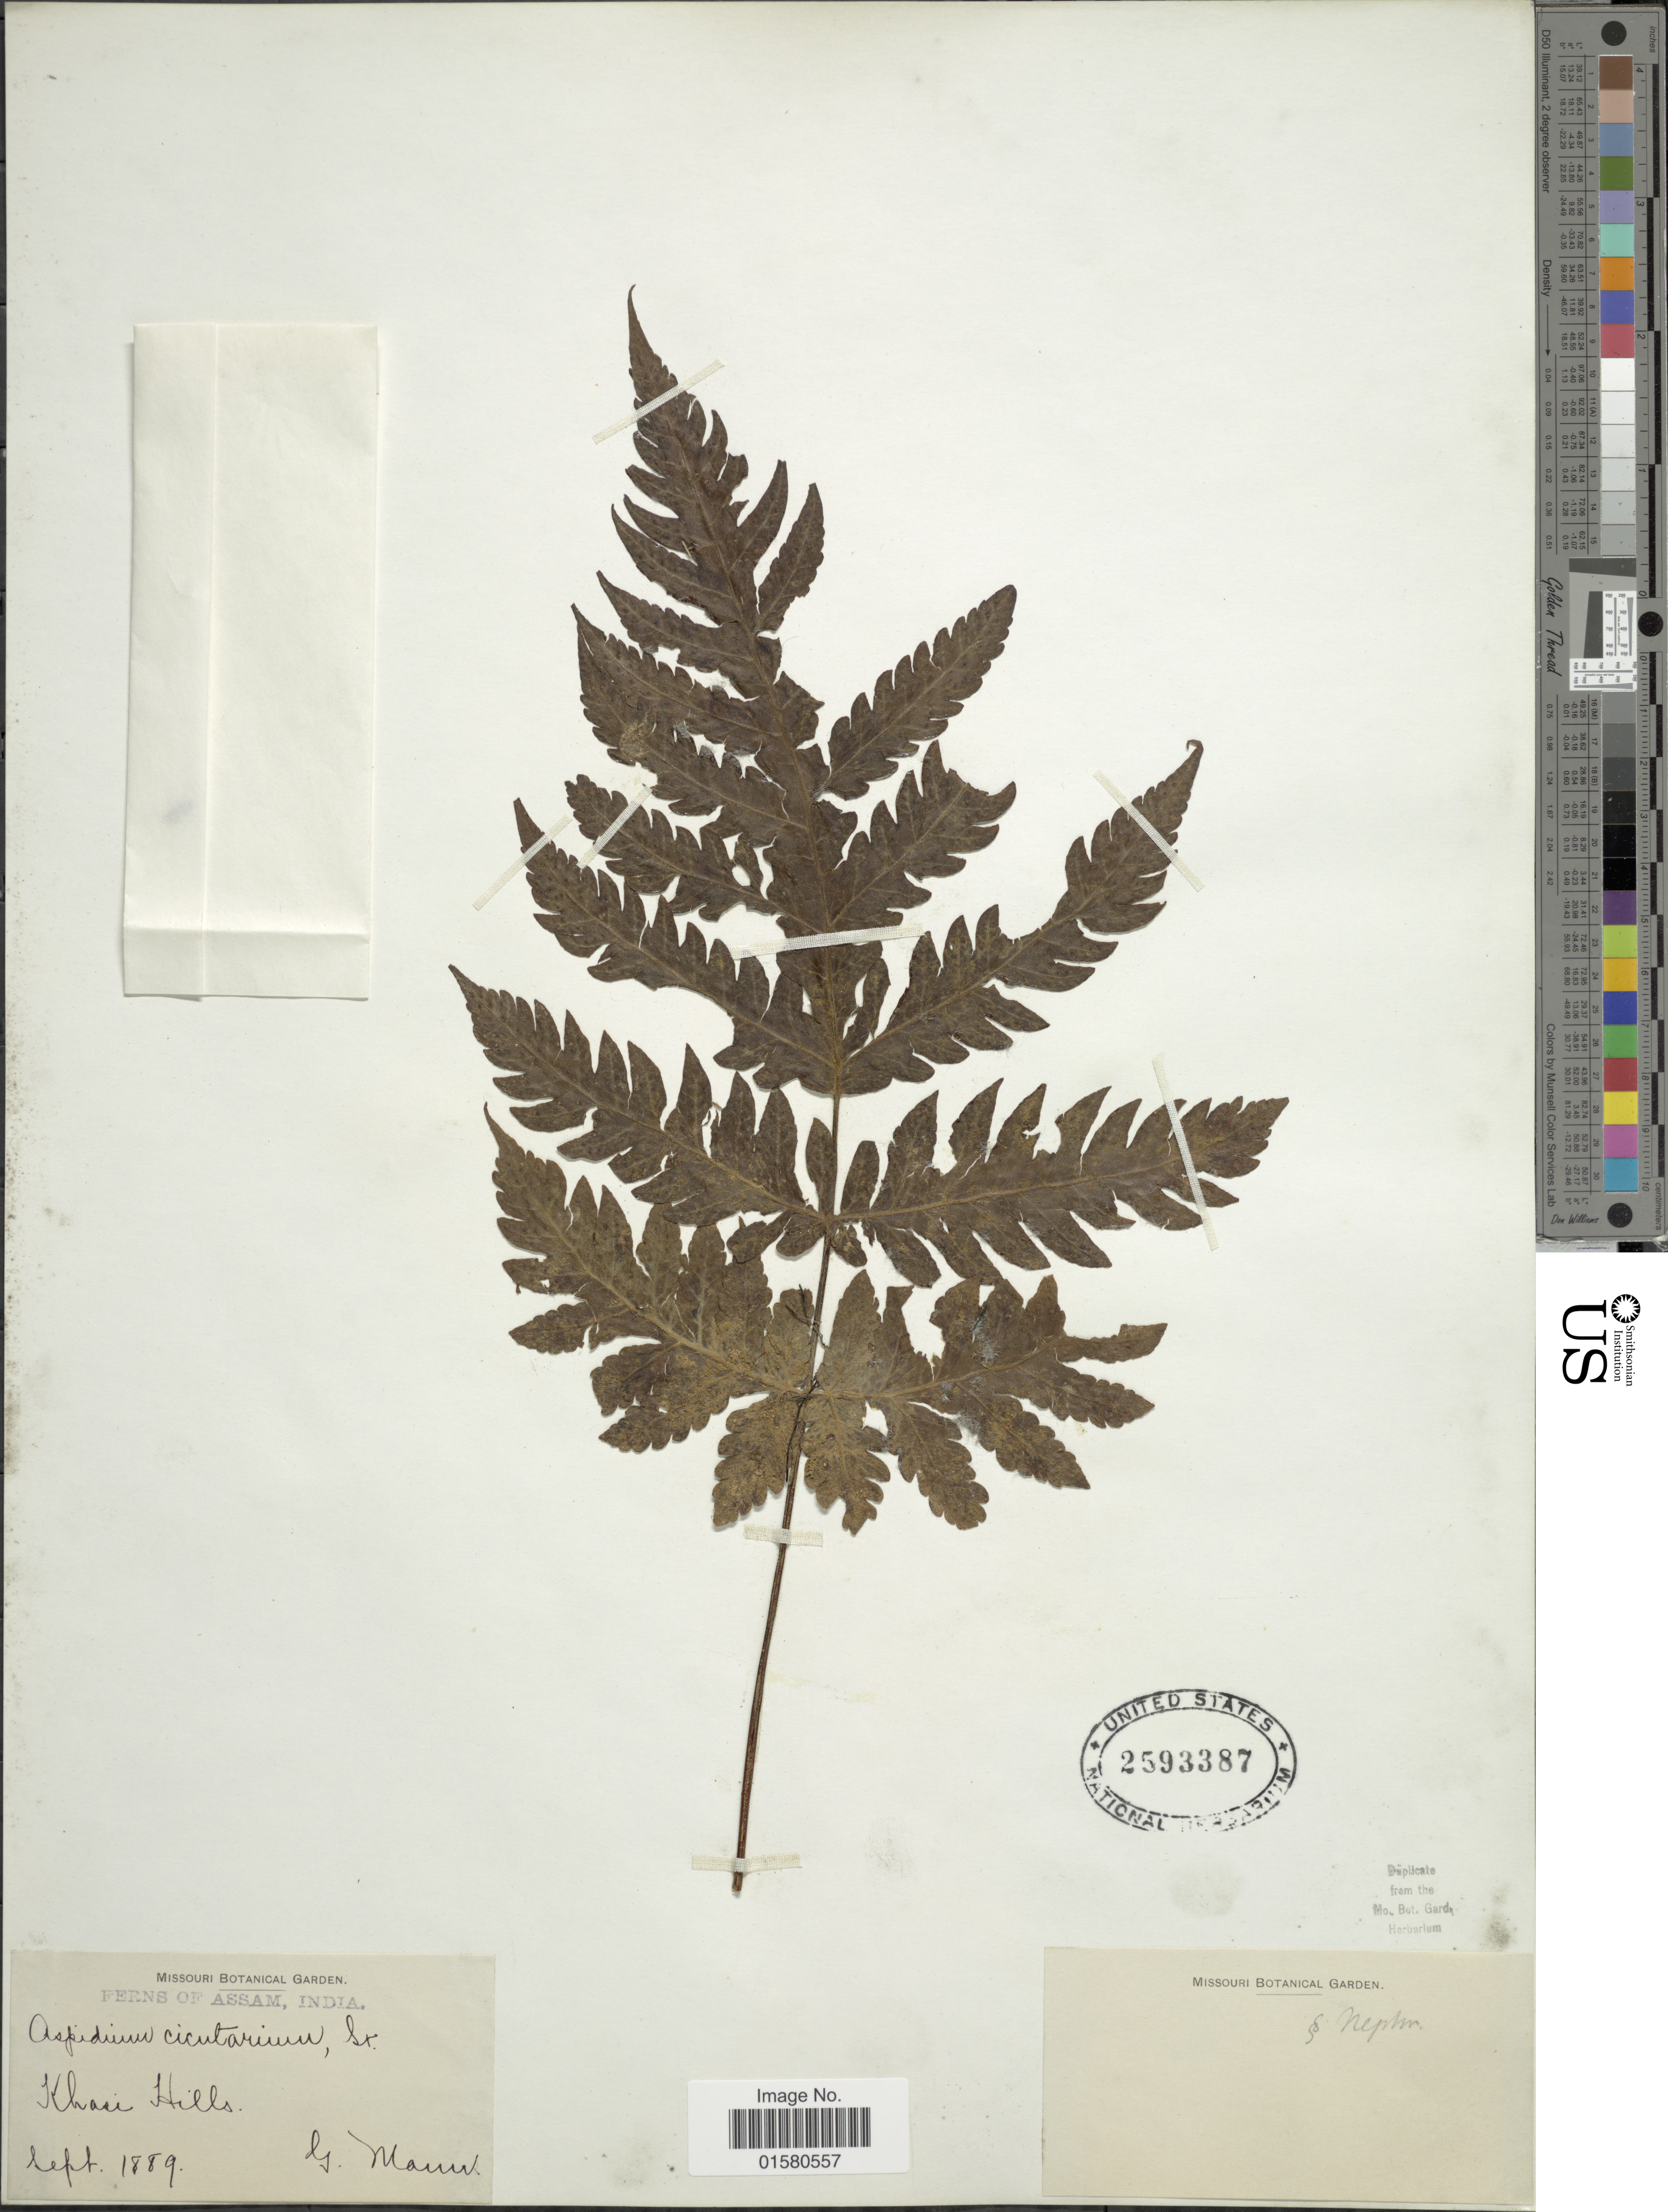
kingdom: Plantae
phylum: Tracheophyta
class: Polypodiopsida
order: Polypodiales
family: Tectariaceae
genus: Tectaria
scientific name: Tectaria tenerifrons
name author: (Hook.) Ching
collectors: G. Mann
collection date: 1889-09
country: India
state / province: Assam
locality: Assam, India, Khai Hills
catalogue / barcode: US 2593387